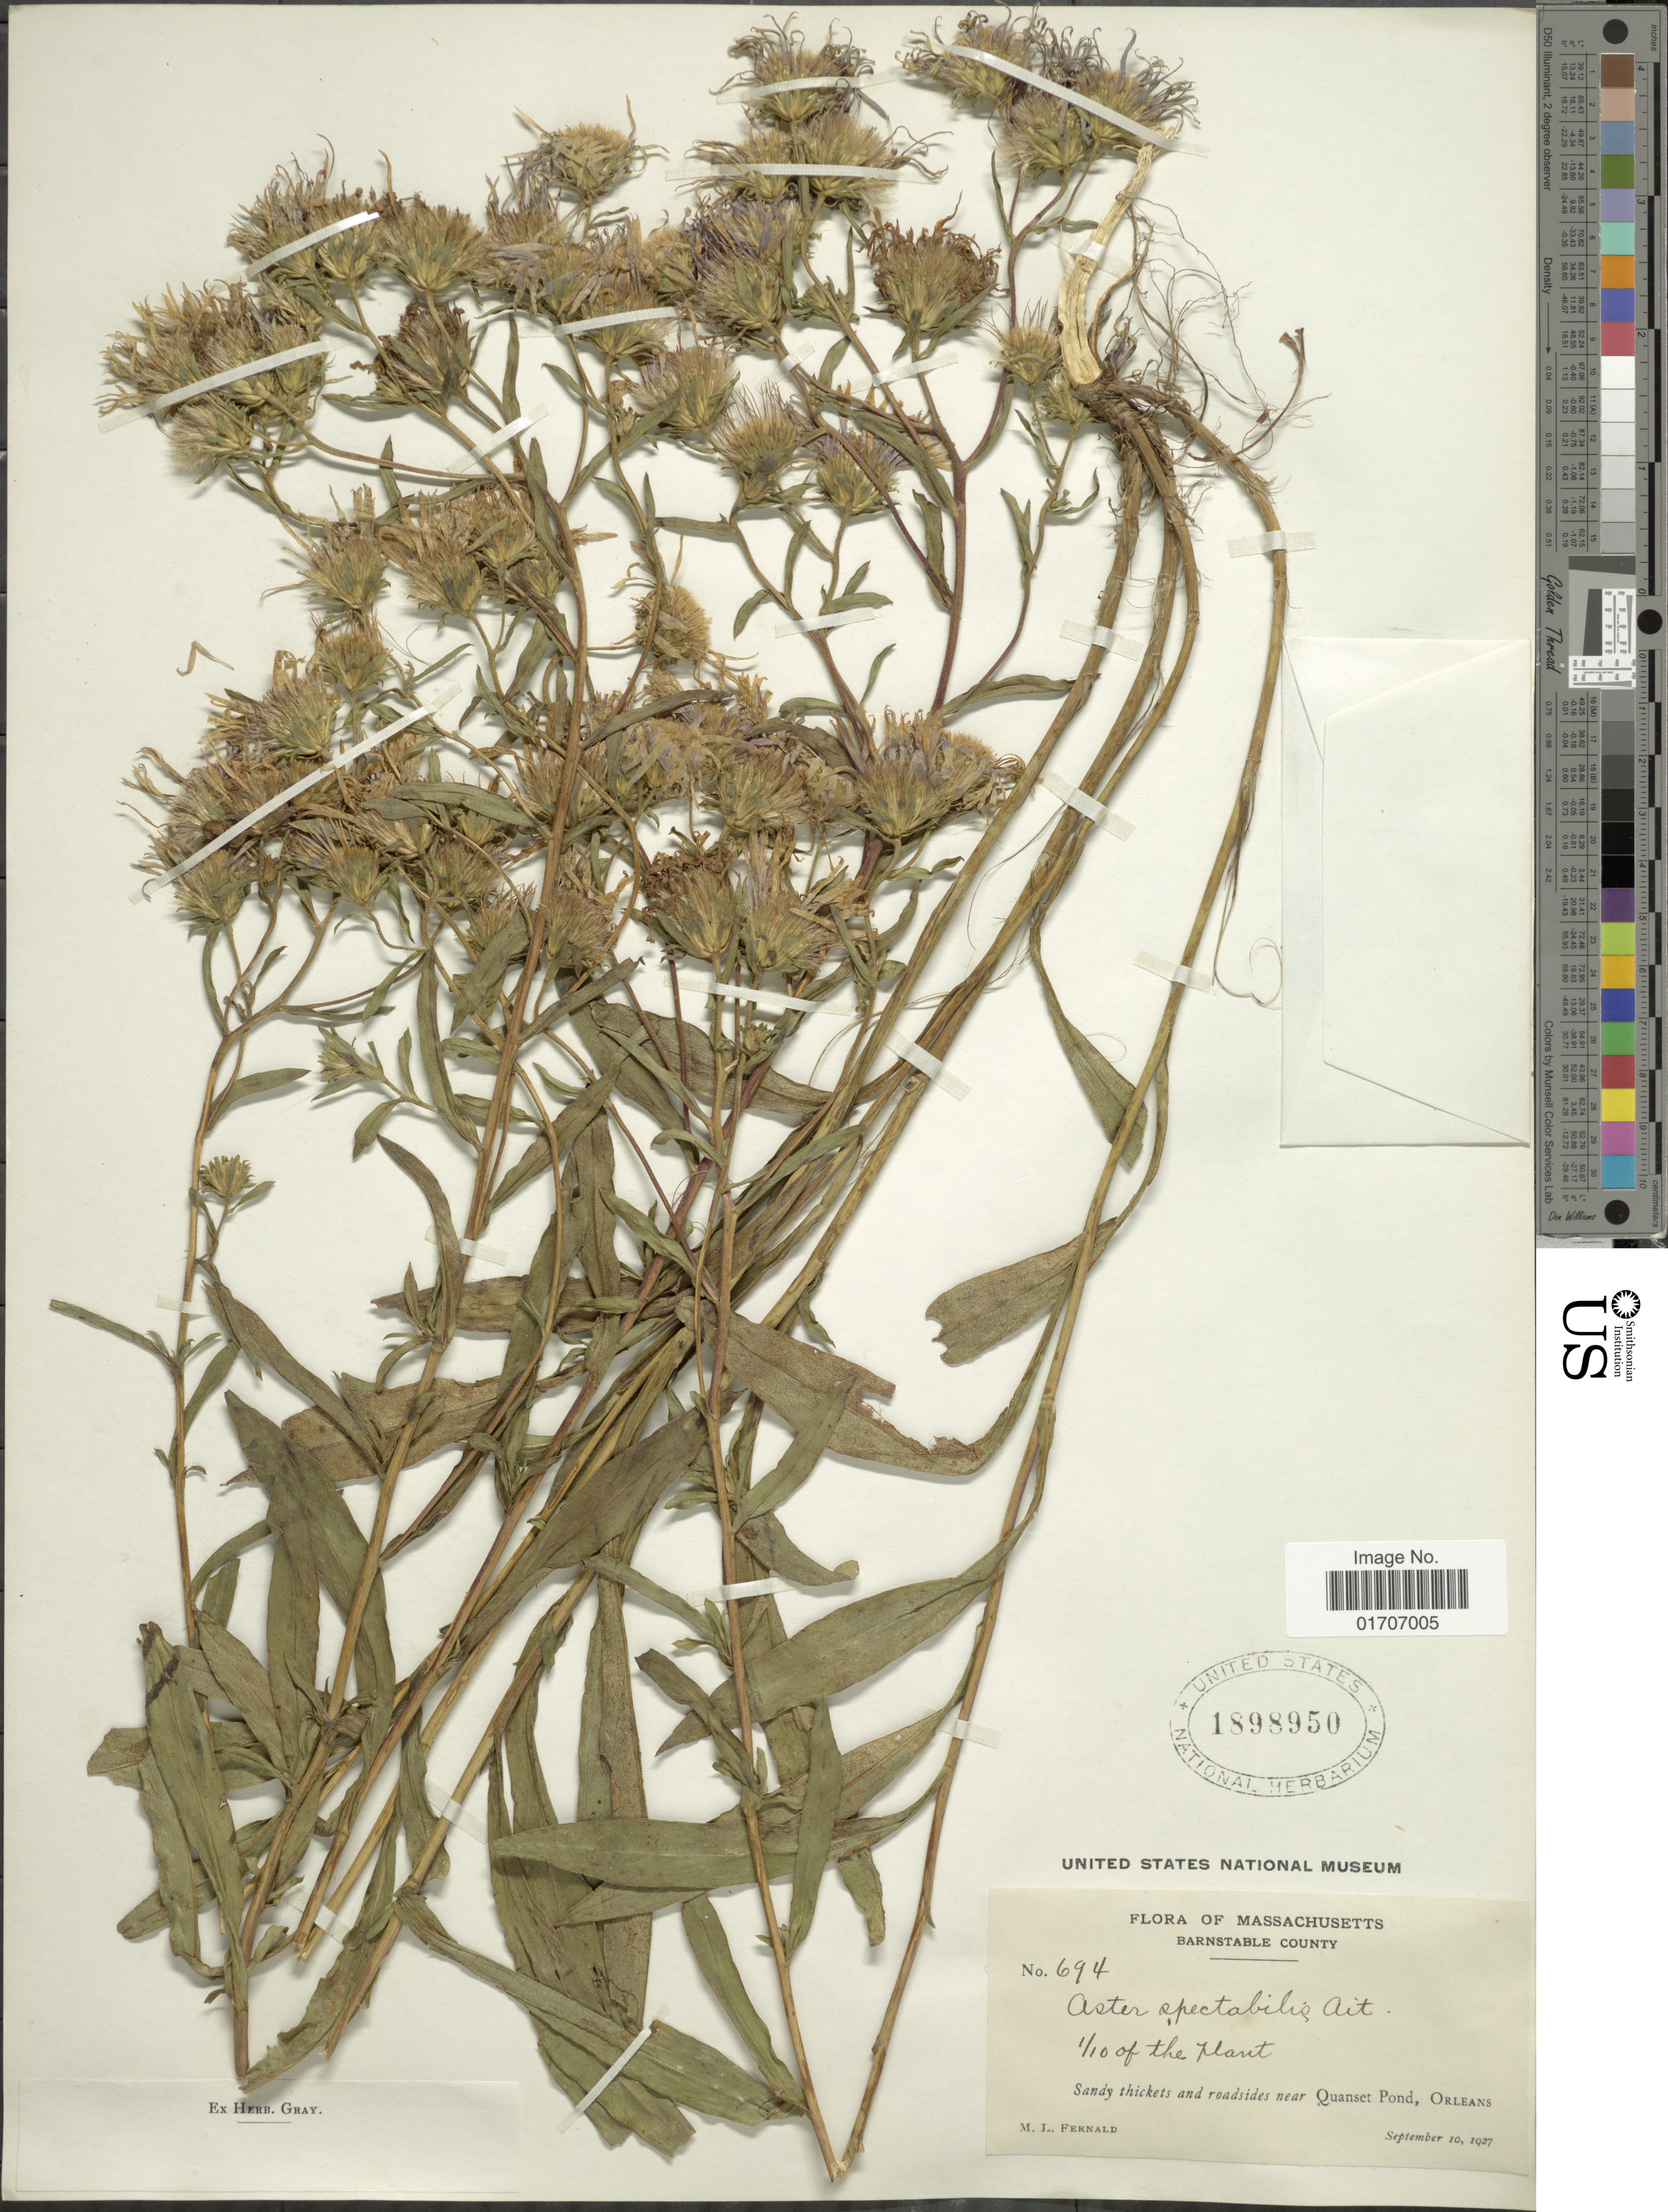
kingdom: Plantae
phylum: Tracheophyta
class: Magnoliopsida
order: Asterales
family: Asteraceae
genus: Eurybia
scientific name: Eurybia spectabilis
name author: (Aiton) G.L. Nesom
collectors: M. L. Fernald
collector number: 694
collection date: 1927-09-10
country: United States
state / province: Massachusetts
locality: Barnstable County. Sandy thickets and roadsides near Quanset Pond, Orleans.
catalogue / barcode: US 1898950